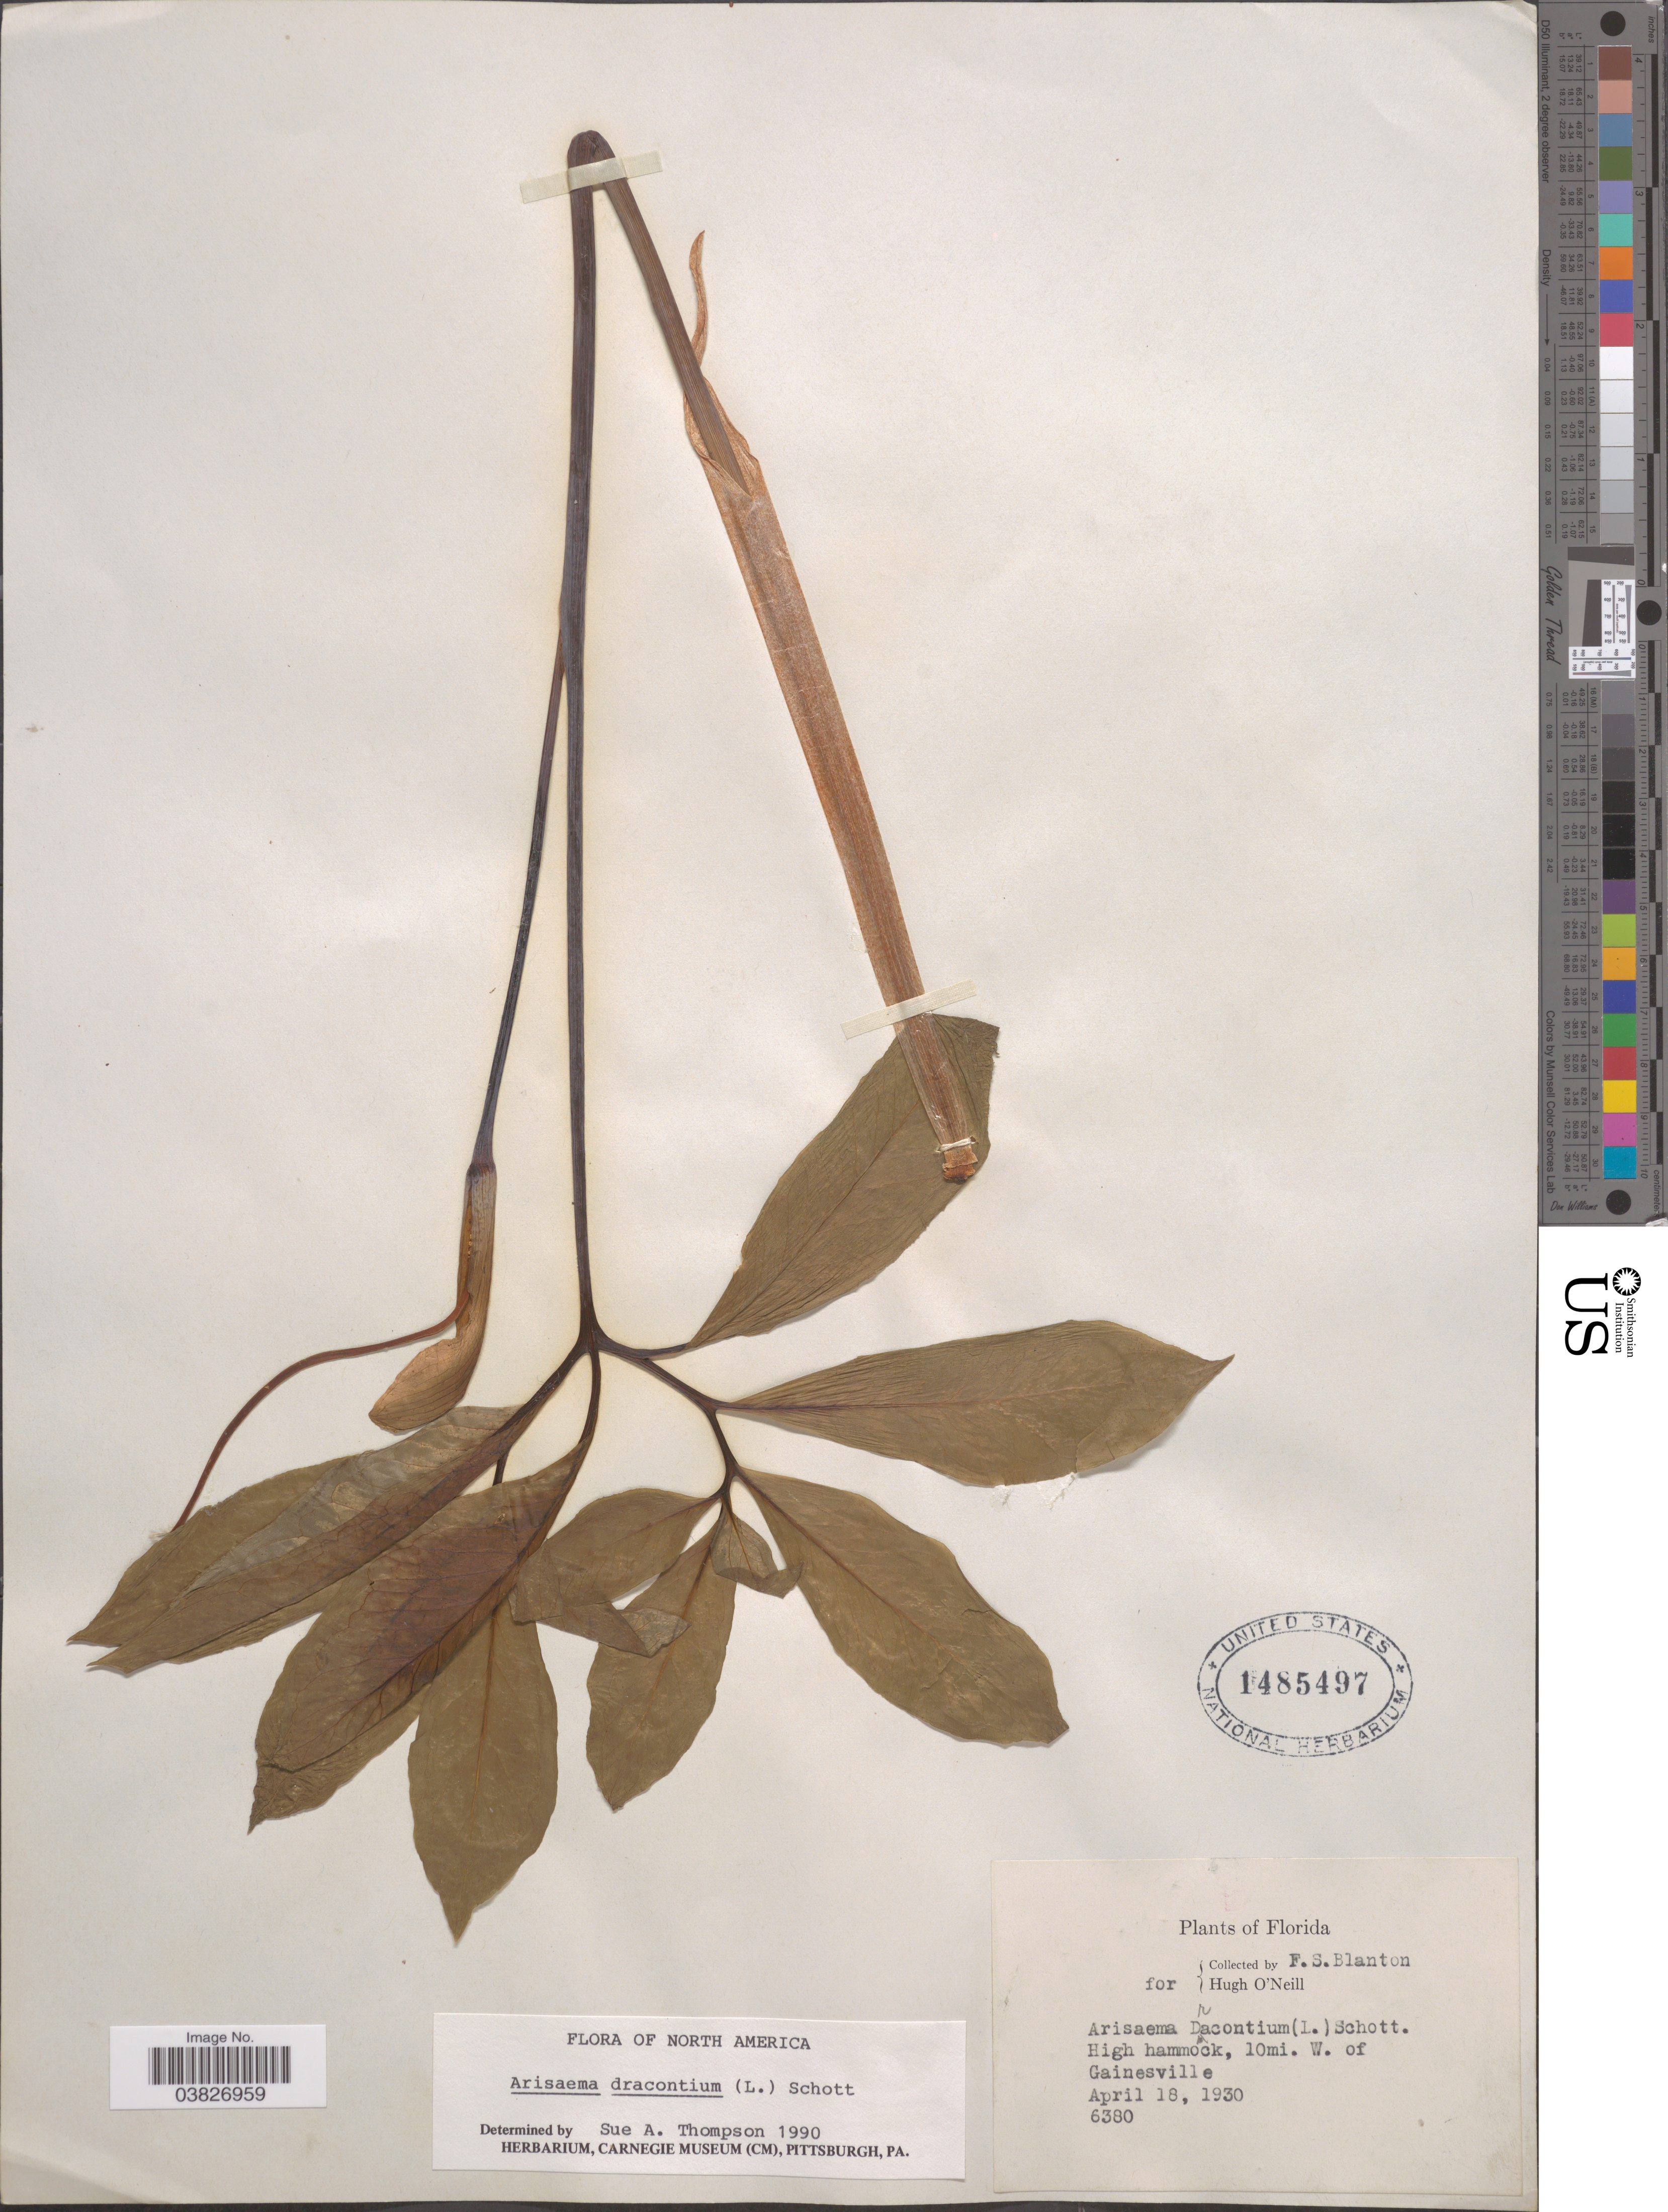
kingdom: Plantae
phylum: Tracheophyta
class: Liliopsida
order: Alismatales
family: Araceae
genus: Arisaema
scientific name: Arisaema dracontium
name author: (L.) Schott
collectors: F. S. Blanton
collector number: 6380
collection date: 1930-04-18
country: United States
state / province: Florida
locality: High hammock, 10mi. W. of Gainesville.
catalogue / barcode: US 1485497